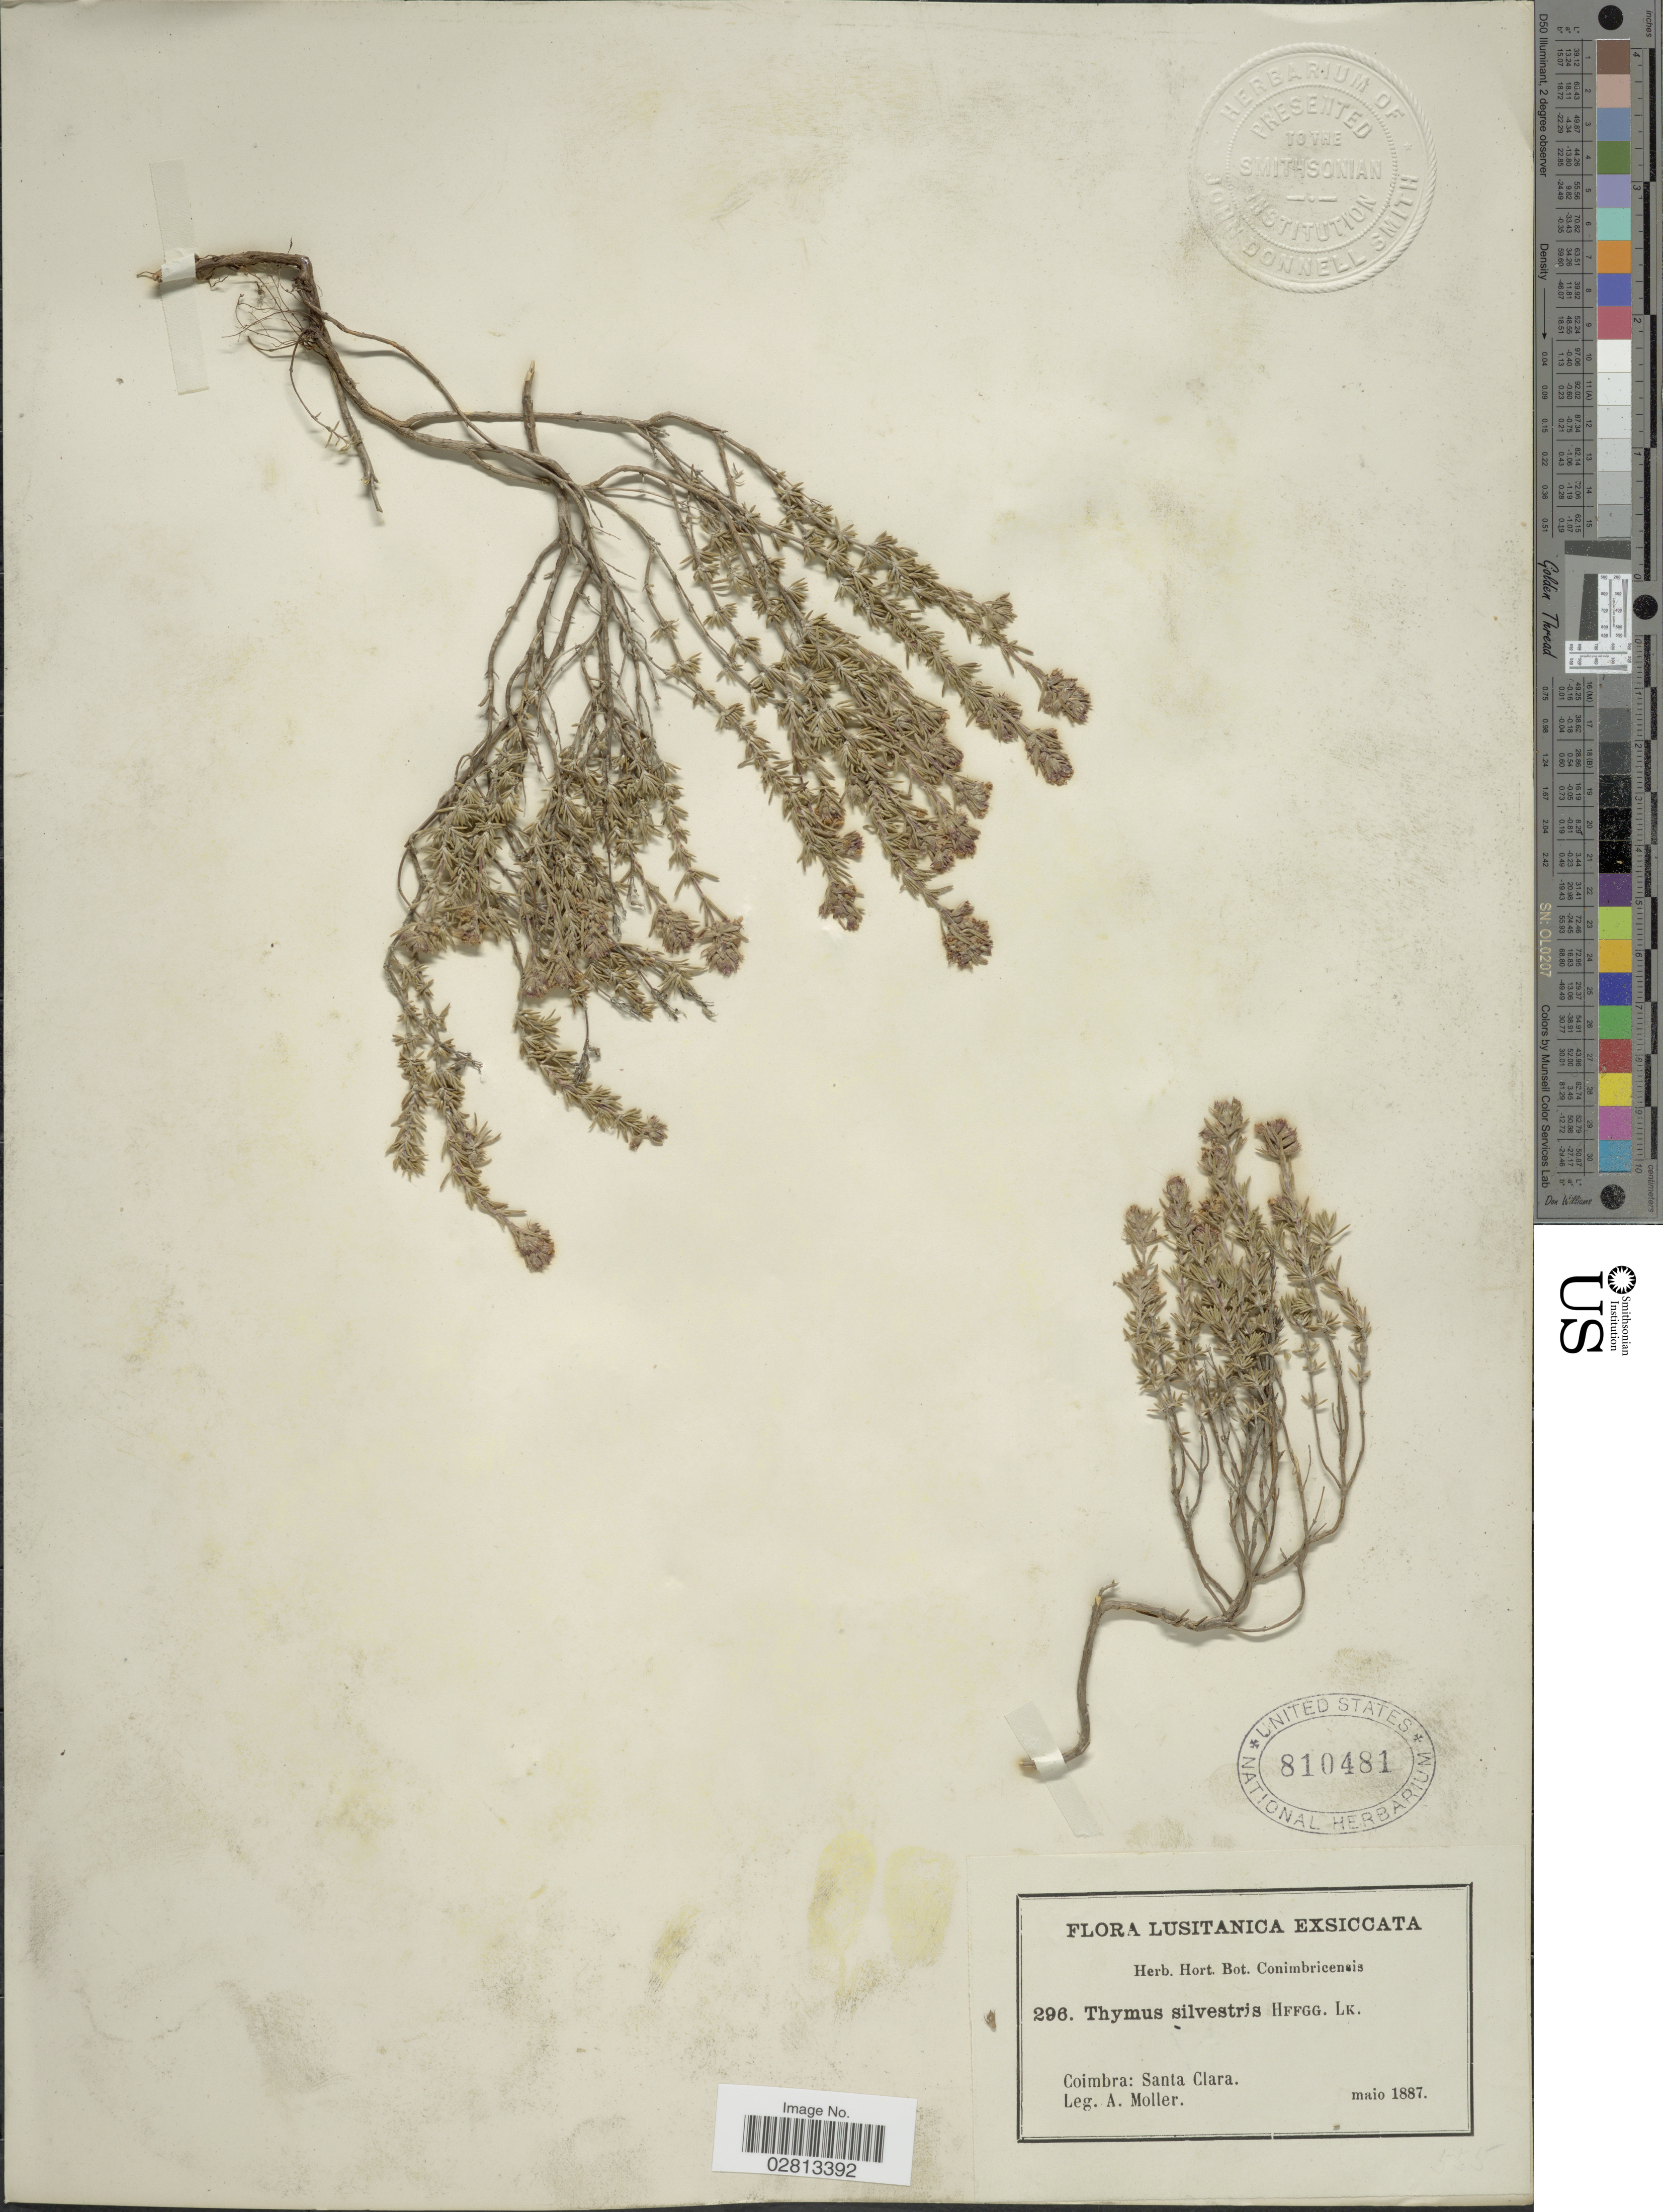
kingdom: Plantae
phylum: Tracheophyta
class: Magnoliopsida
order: Lamiales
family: Lamiaceae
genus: Thymus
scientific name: Thymus silvestris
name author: Nyman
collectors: A. Moller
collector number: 296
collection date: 1887-05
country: Portugal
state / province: Coimbra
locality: Lusitanica. Coimbra: Santa Clara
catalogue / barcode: US 810481